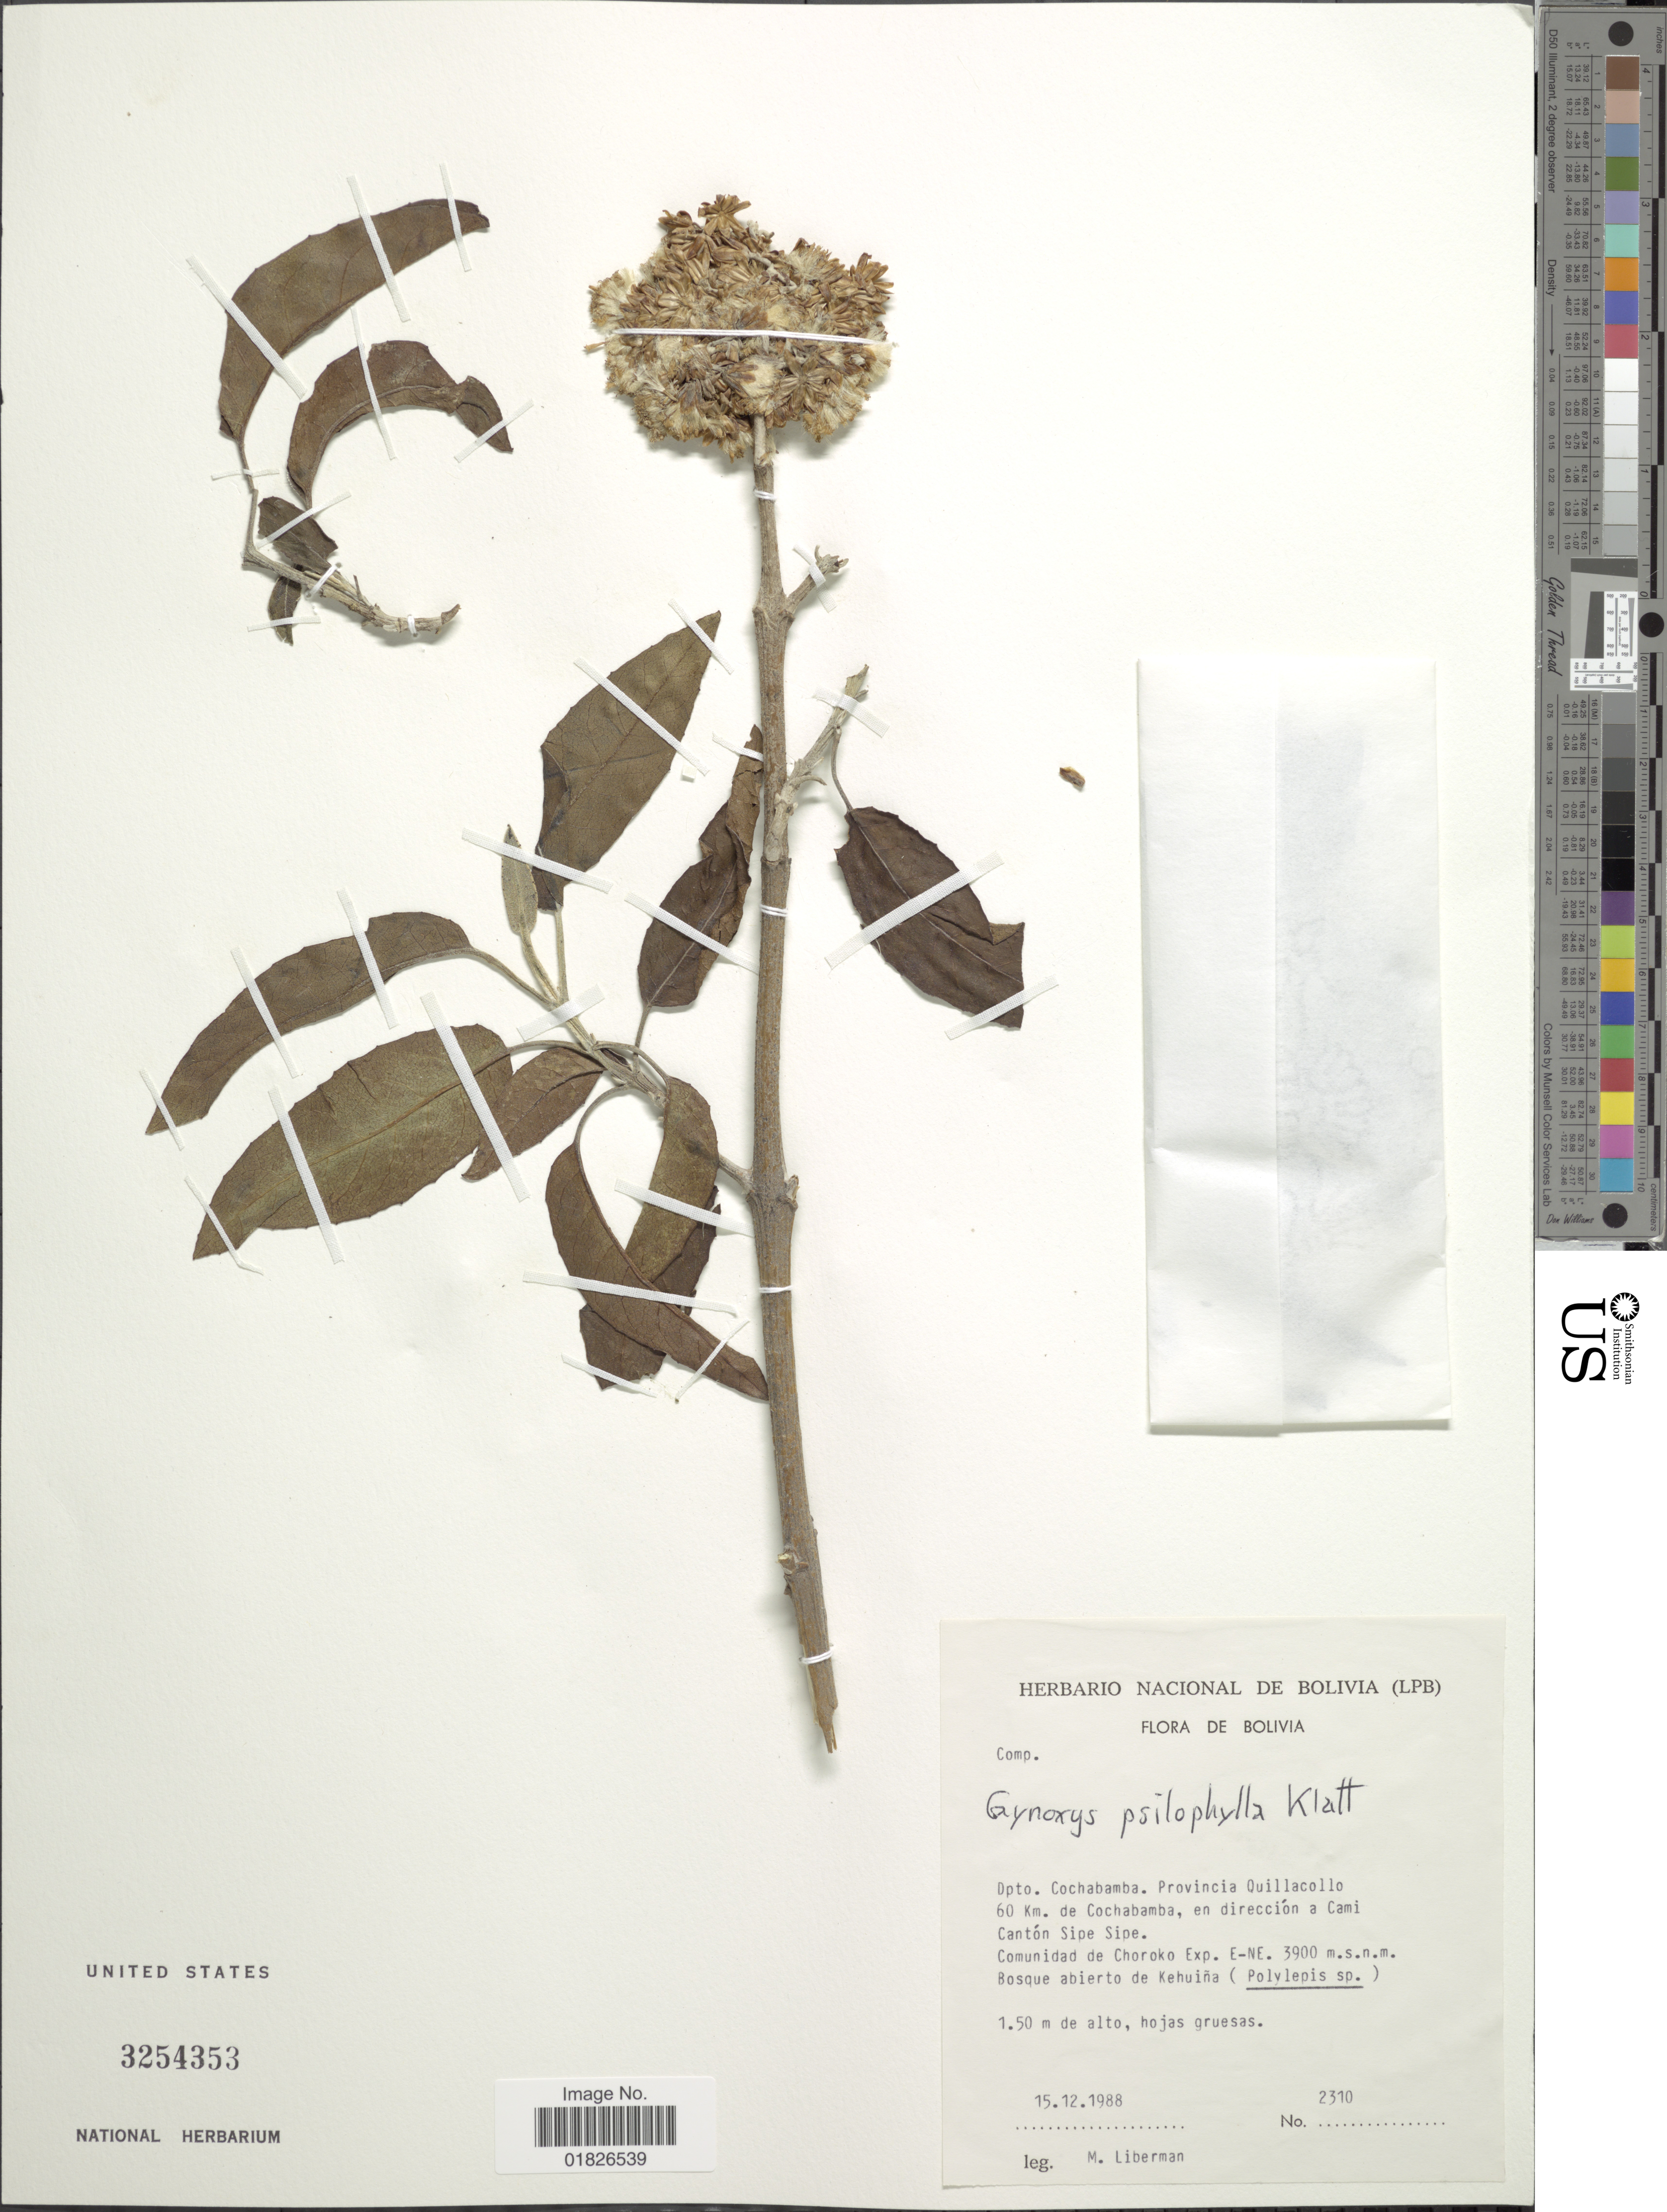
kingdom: Plantae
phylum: Tracheophyta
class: Magnoliopsida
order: Asterales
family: Asteraceae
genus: Gynoxys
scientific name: Gynoxys psilophylla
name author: Klatt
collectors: M. Liberman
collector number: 2310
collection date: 1988-12-15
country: Bolivia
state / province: Cochabamba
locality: Provincia Quillacollo, 60 km de Cochabamba, en direccion a Cami Canton Sipe Sipe, Comunidad de Choroko Exp. E-NE.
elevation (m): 3900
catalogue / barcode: US 3254353